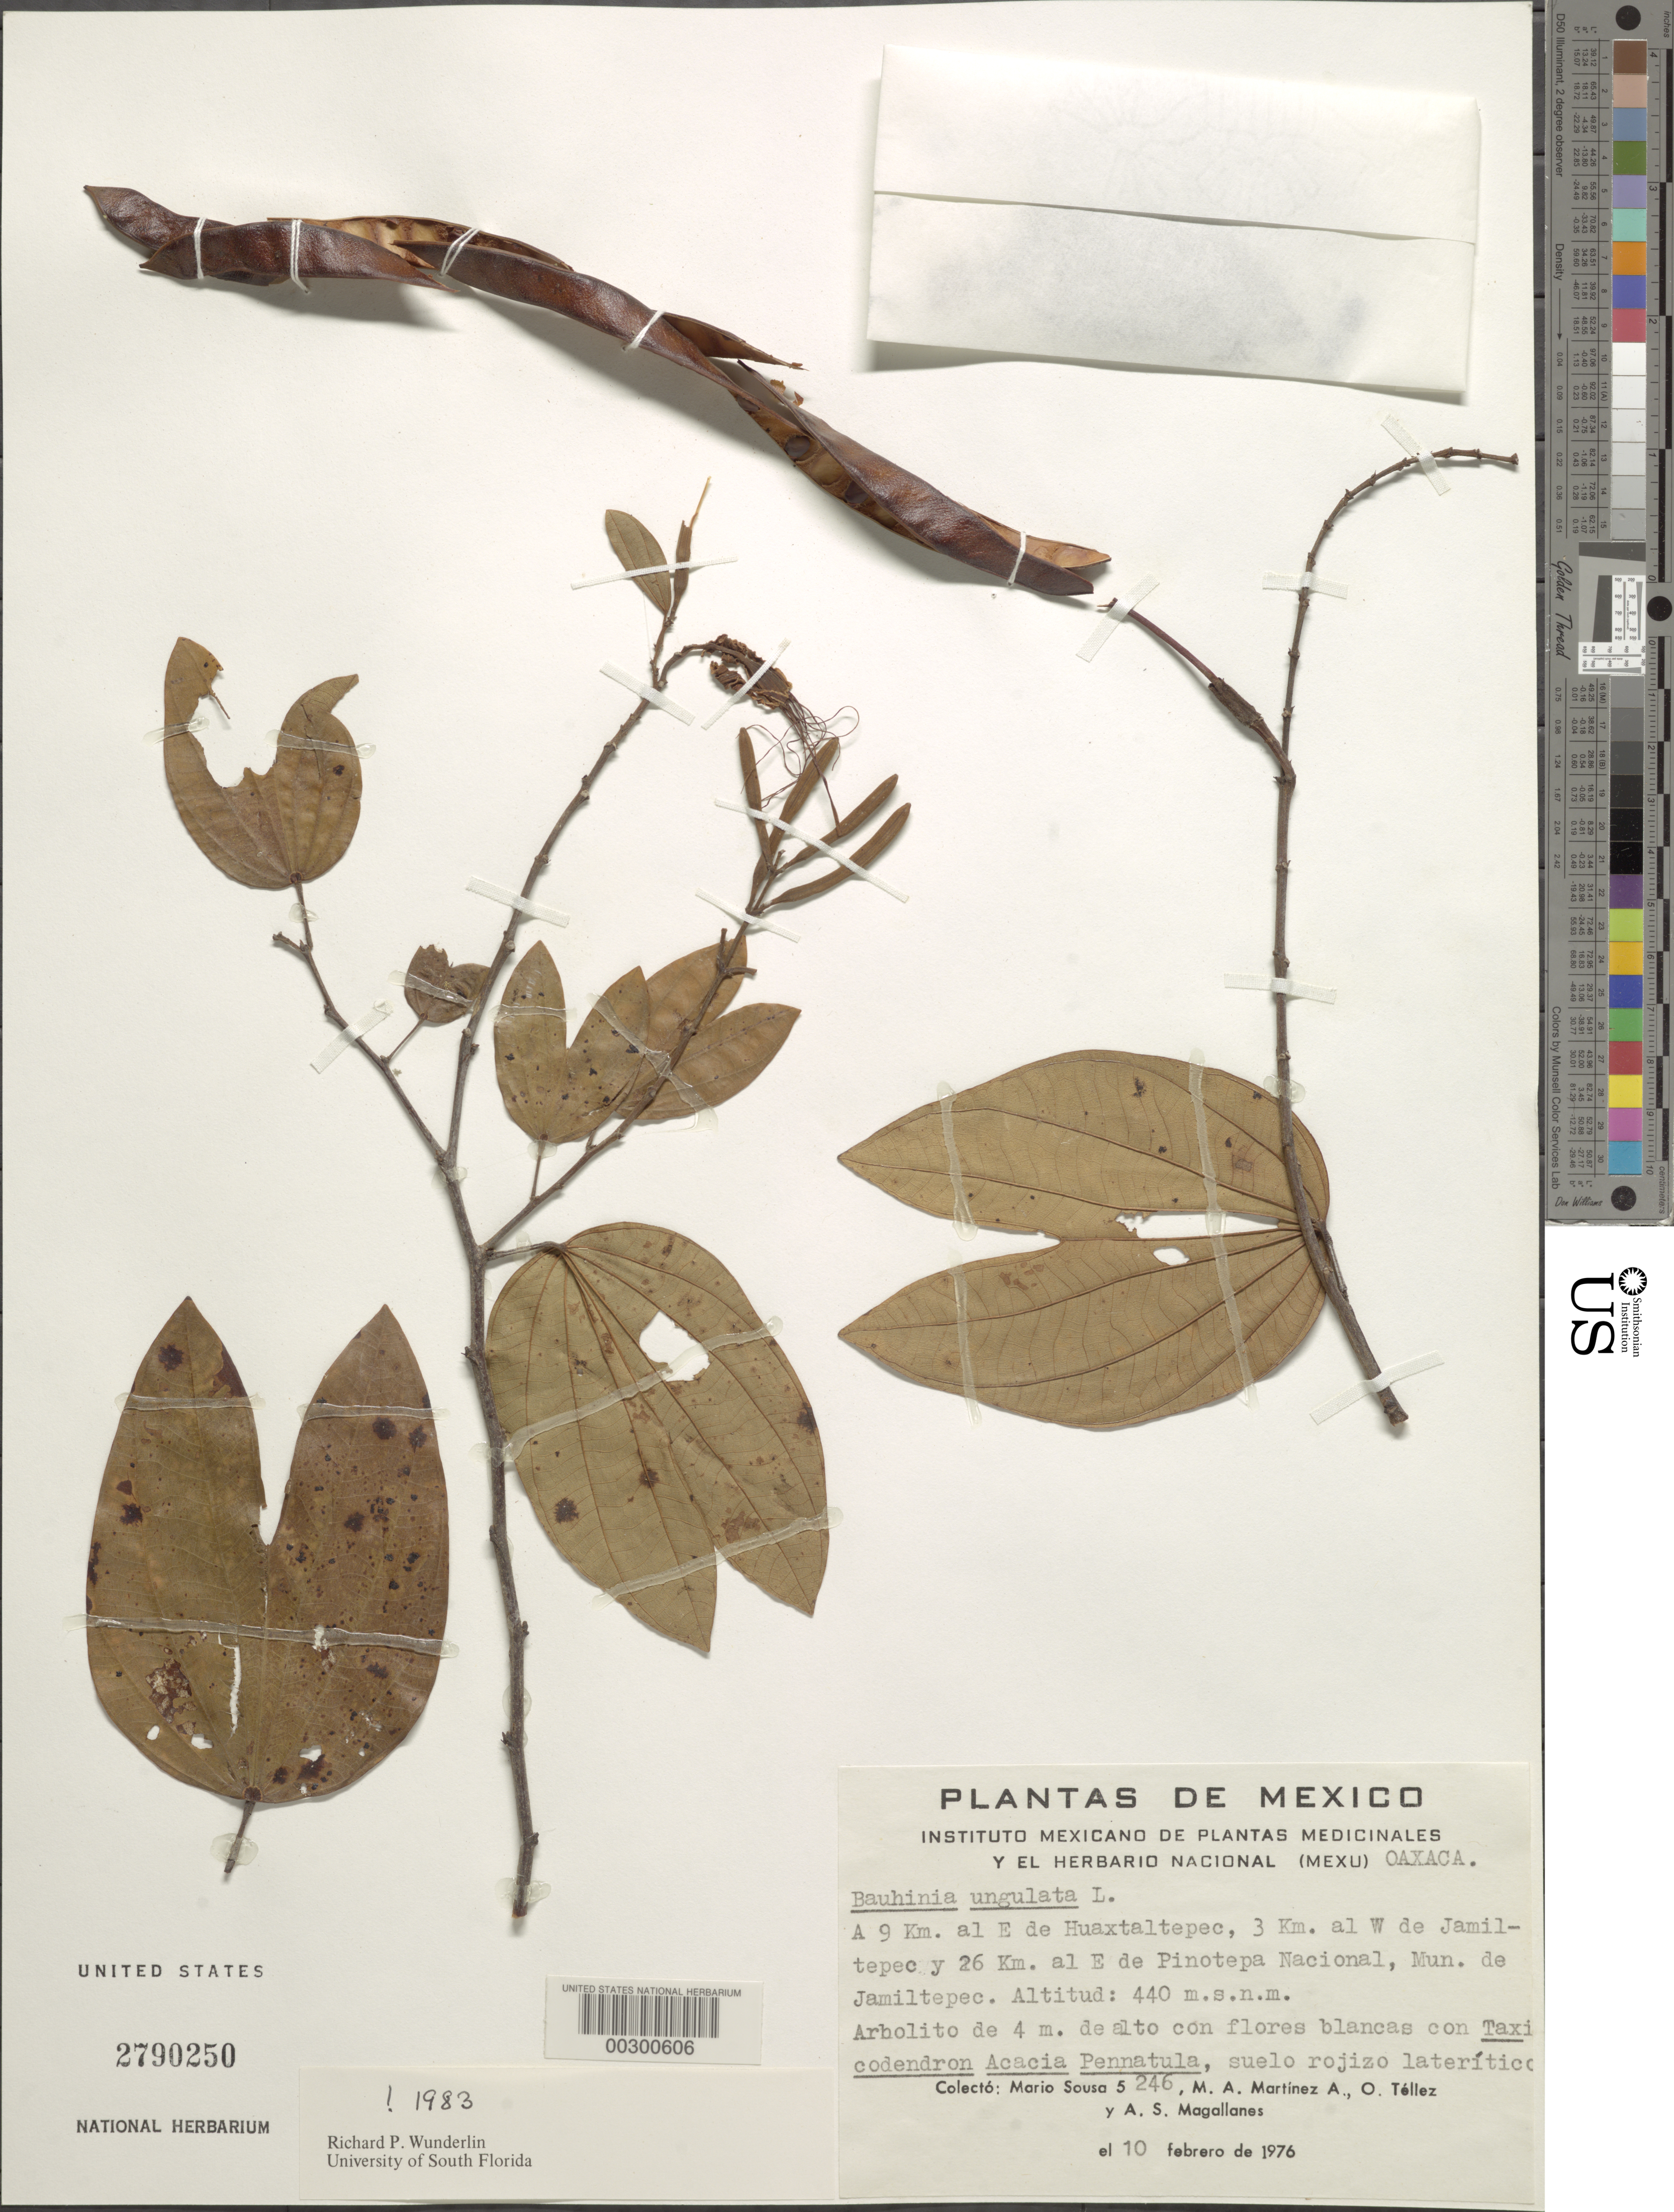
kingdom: Plantae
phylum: Tracheophyta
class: Magnoliopsida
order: Fabales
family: Fabaceae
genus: Bauhinia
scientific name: Bauhinia ungulata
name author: L.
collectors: M. Sousa S., M. A. Martínez Alfaro, O. Téllez V. & A. Magallanes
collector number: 5246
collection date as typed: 10 Feb 1976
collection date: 1976-02-10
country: Mexico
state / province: Oaxaca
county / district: Santiago Jamiltepec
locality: Jamiltepec mun. (?), 9 km E of huaxtaltepec, 3 km W of jamiltepec and 26 km E of Pinotepa Nacional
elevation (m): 440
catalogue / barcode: US 2790250